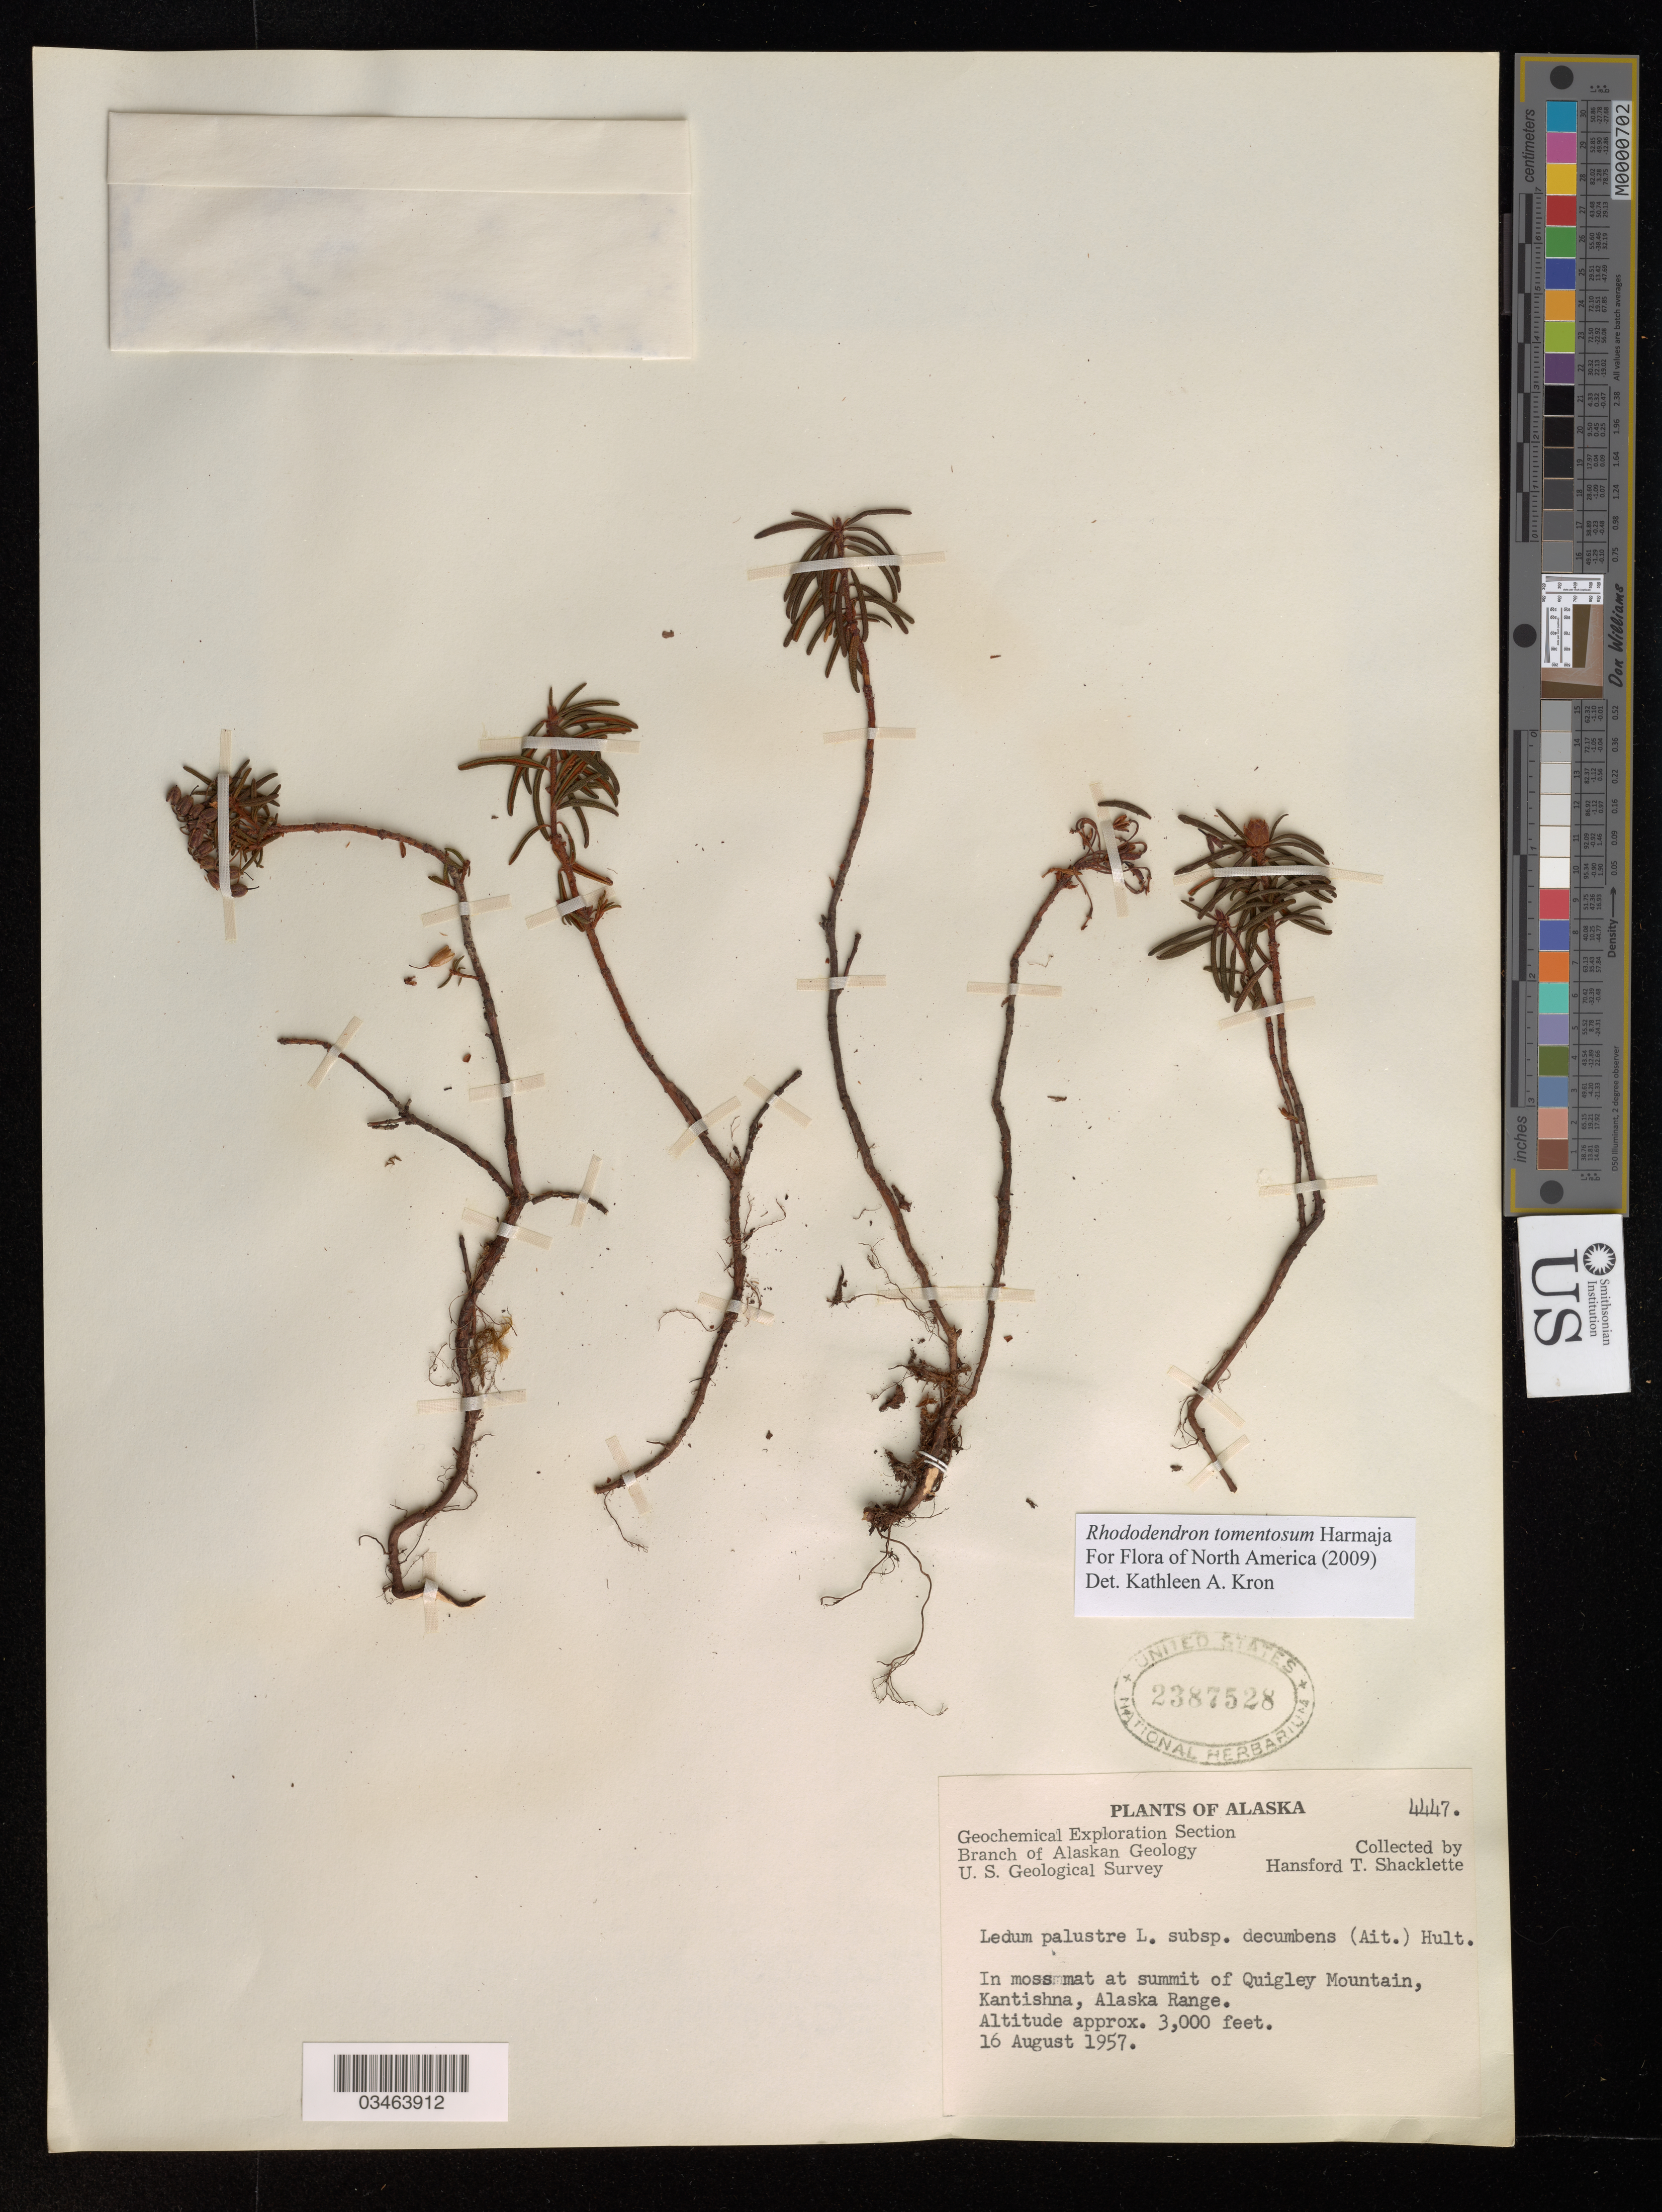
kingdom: Plantae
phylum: Tracheophyta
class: Magnoliopsida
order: Ericales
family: Ericaceae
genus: Rhododendron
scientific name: Rhododendron tomentosum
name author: Harmaja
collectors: H. Shacklette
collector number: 4447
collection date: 1957-08-16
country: United States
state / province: Alaska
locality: U. S. Geological Survey.? In moss mat at summit of Quigley Mountain, Kantishna, Alaska Range.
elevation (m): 914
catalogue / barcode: US 2387528